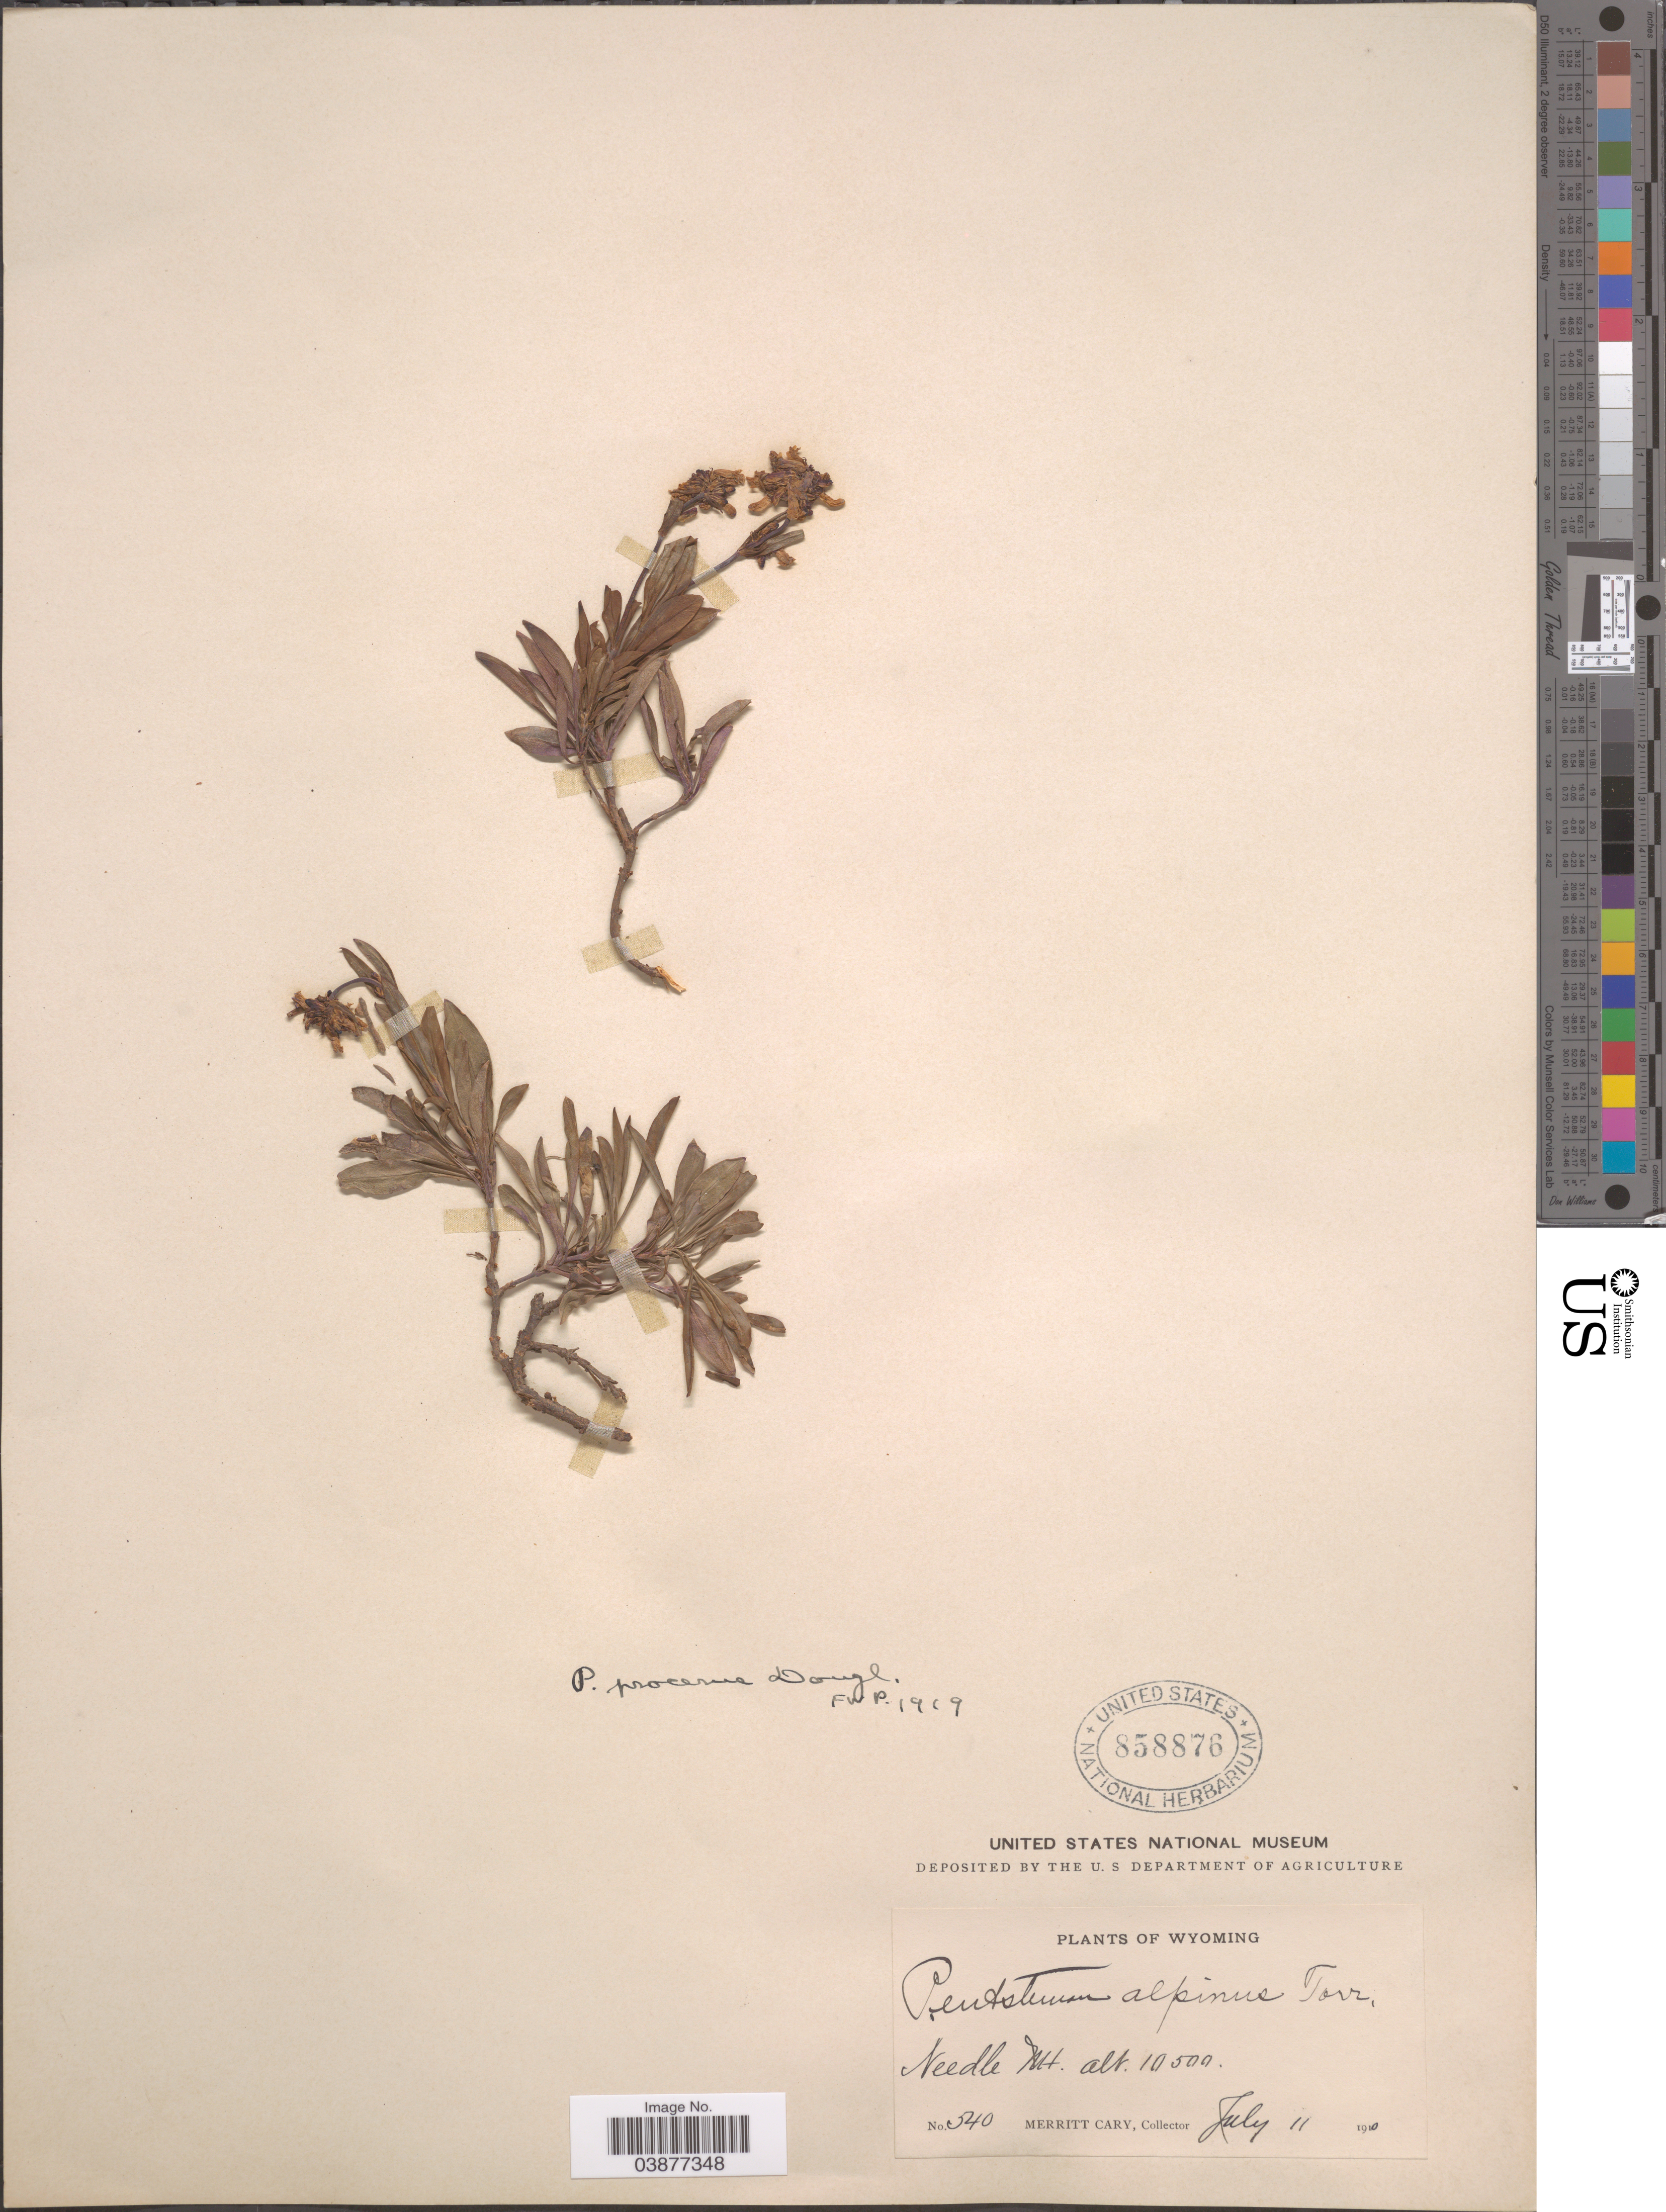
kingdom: Plantae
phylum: Tracheophyta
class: Magnoliopsida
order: Lamiales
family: Plantaginaceae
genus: Penstemon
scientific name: Penstemon procerus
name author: Douglas ex Graham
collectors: M. Cary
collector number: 540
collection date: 1910-07-11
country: United States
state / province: Wyoming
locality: Needle Mt.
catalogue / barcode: US 858876